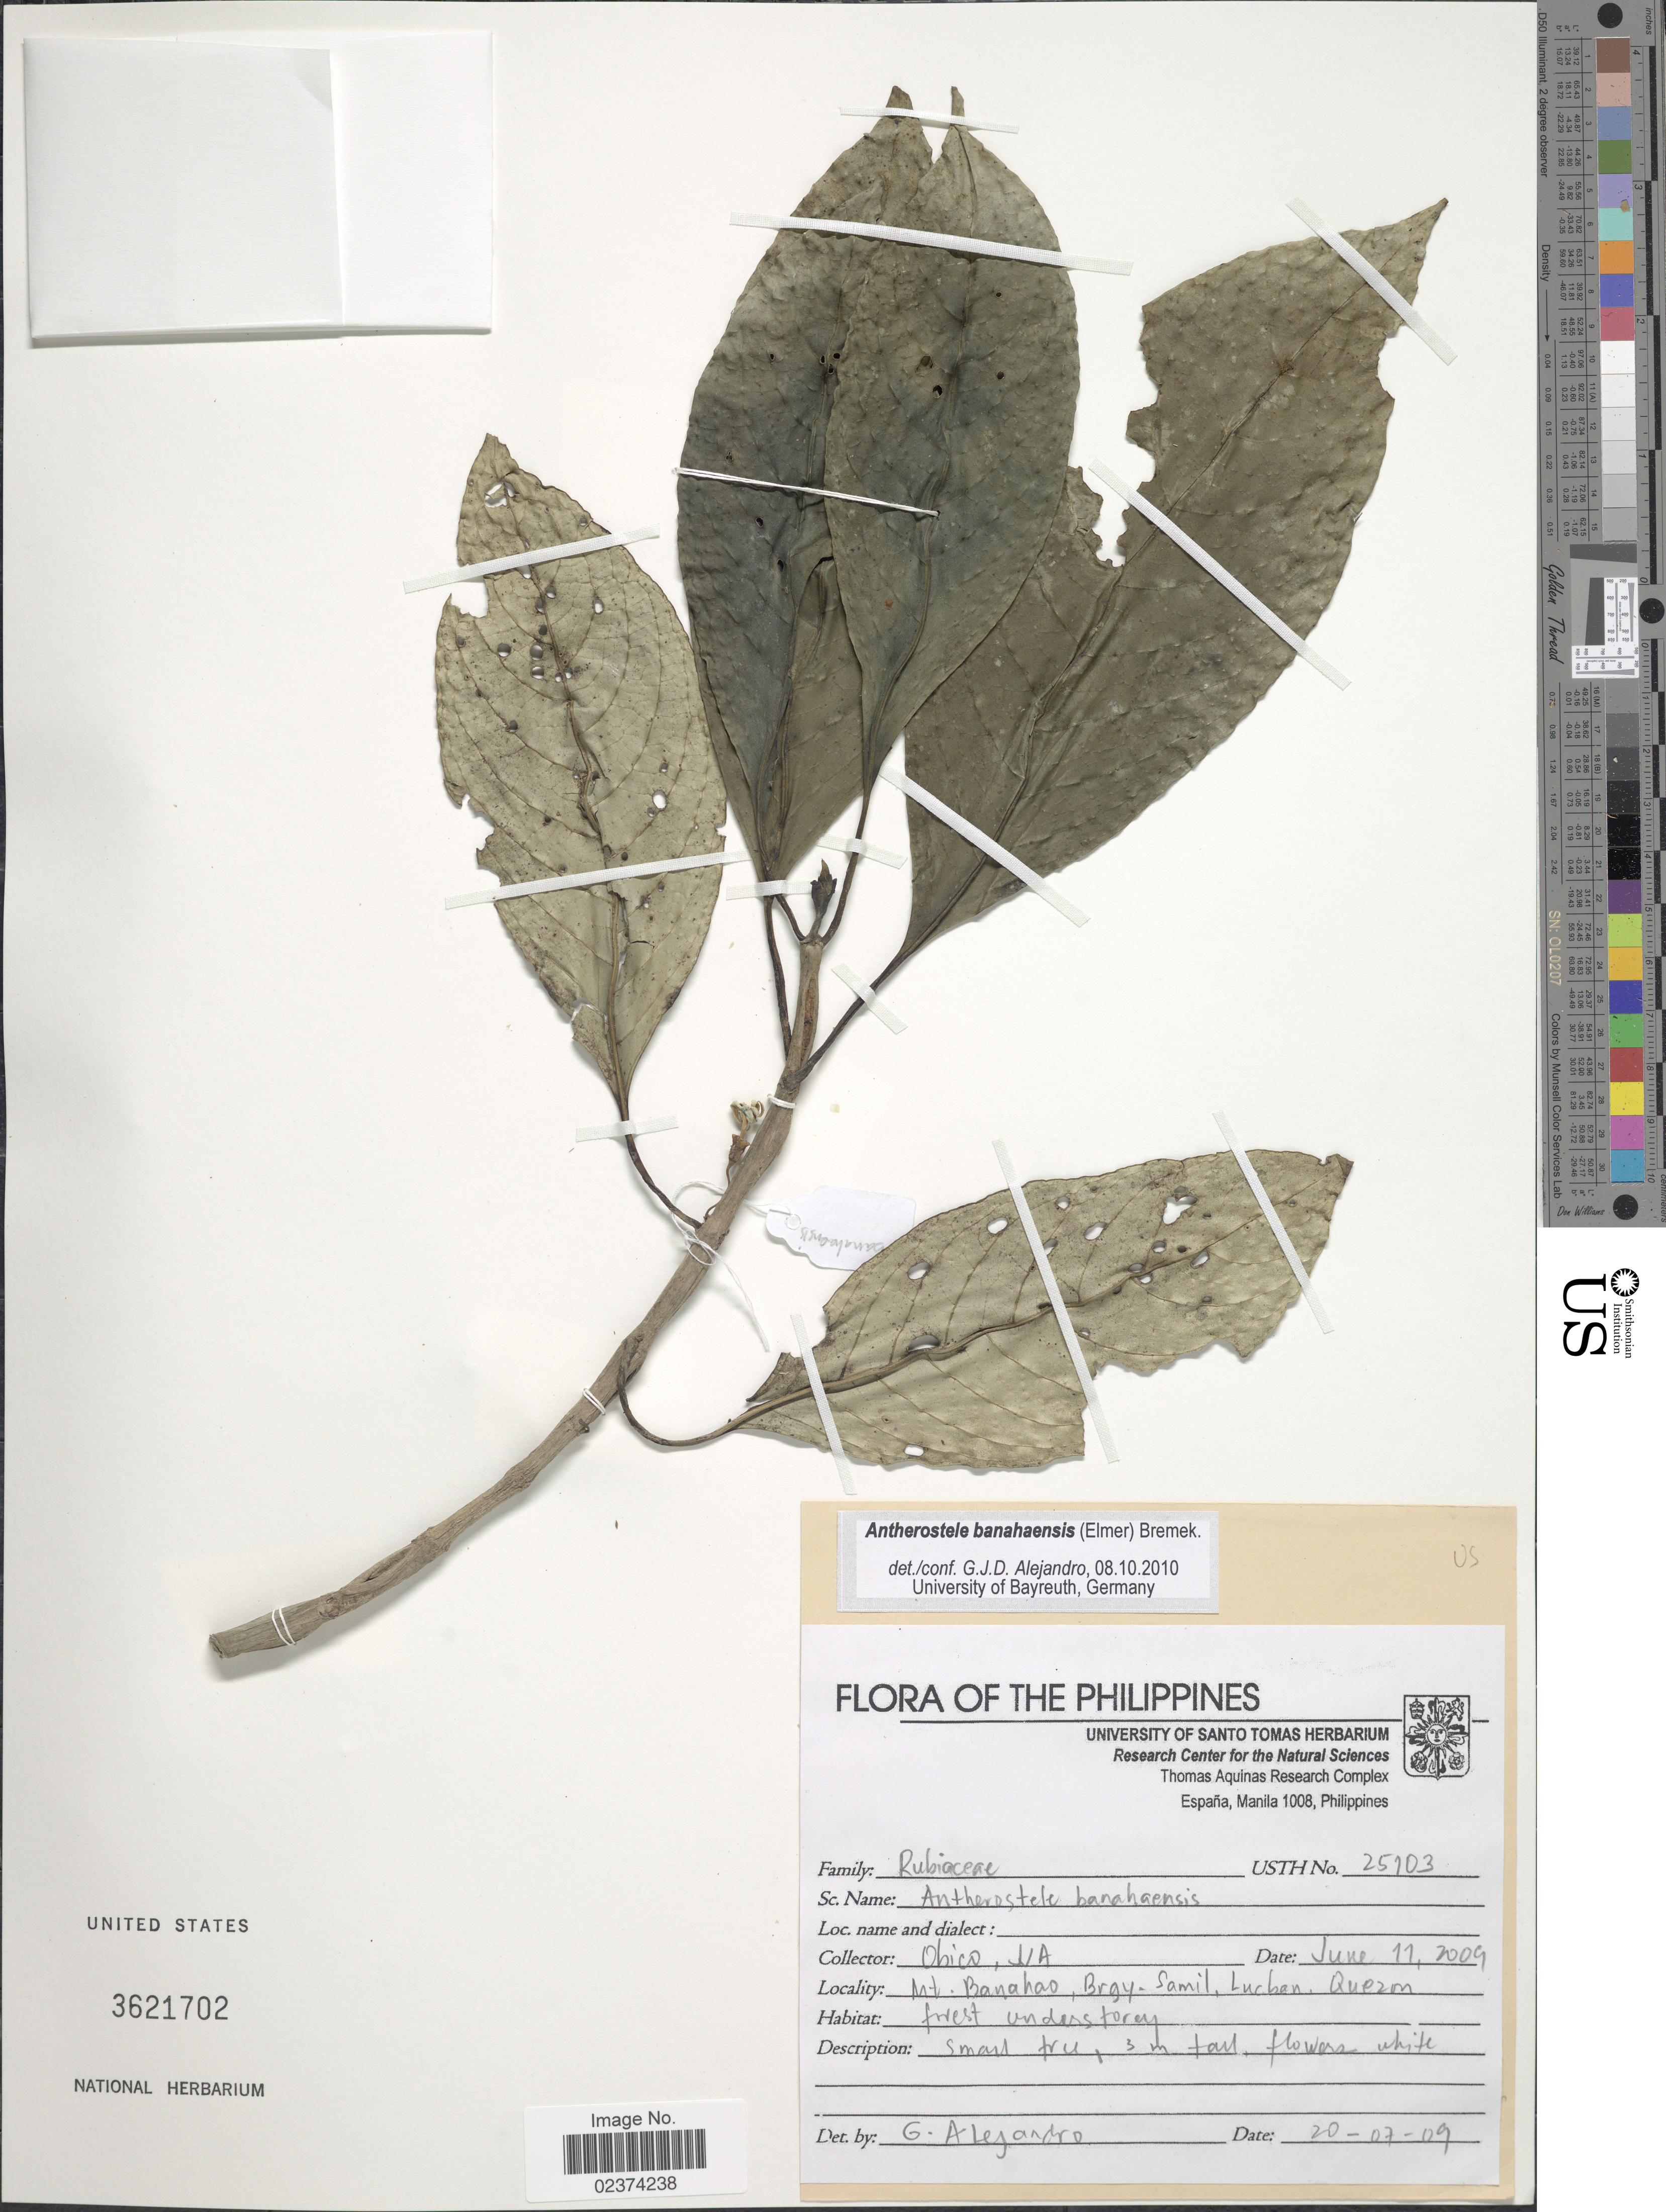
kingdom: Plantae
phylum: Tracheophyta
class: Magnoliopsida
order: Gentianales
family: Rubiaceae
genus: Antherostele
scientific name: Antherostele banahaensis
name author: (Elmer) Bremek.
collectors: J. J. A. Obico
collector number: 25103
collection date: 2009-06-11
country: Philippines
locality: Mt. Banahao, Brgy-Samil, Lucban, Quezon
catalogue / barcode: US 3621702